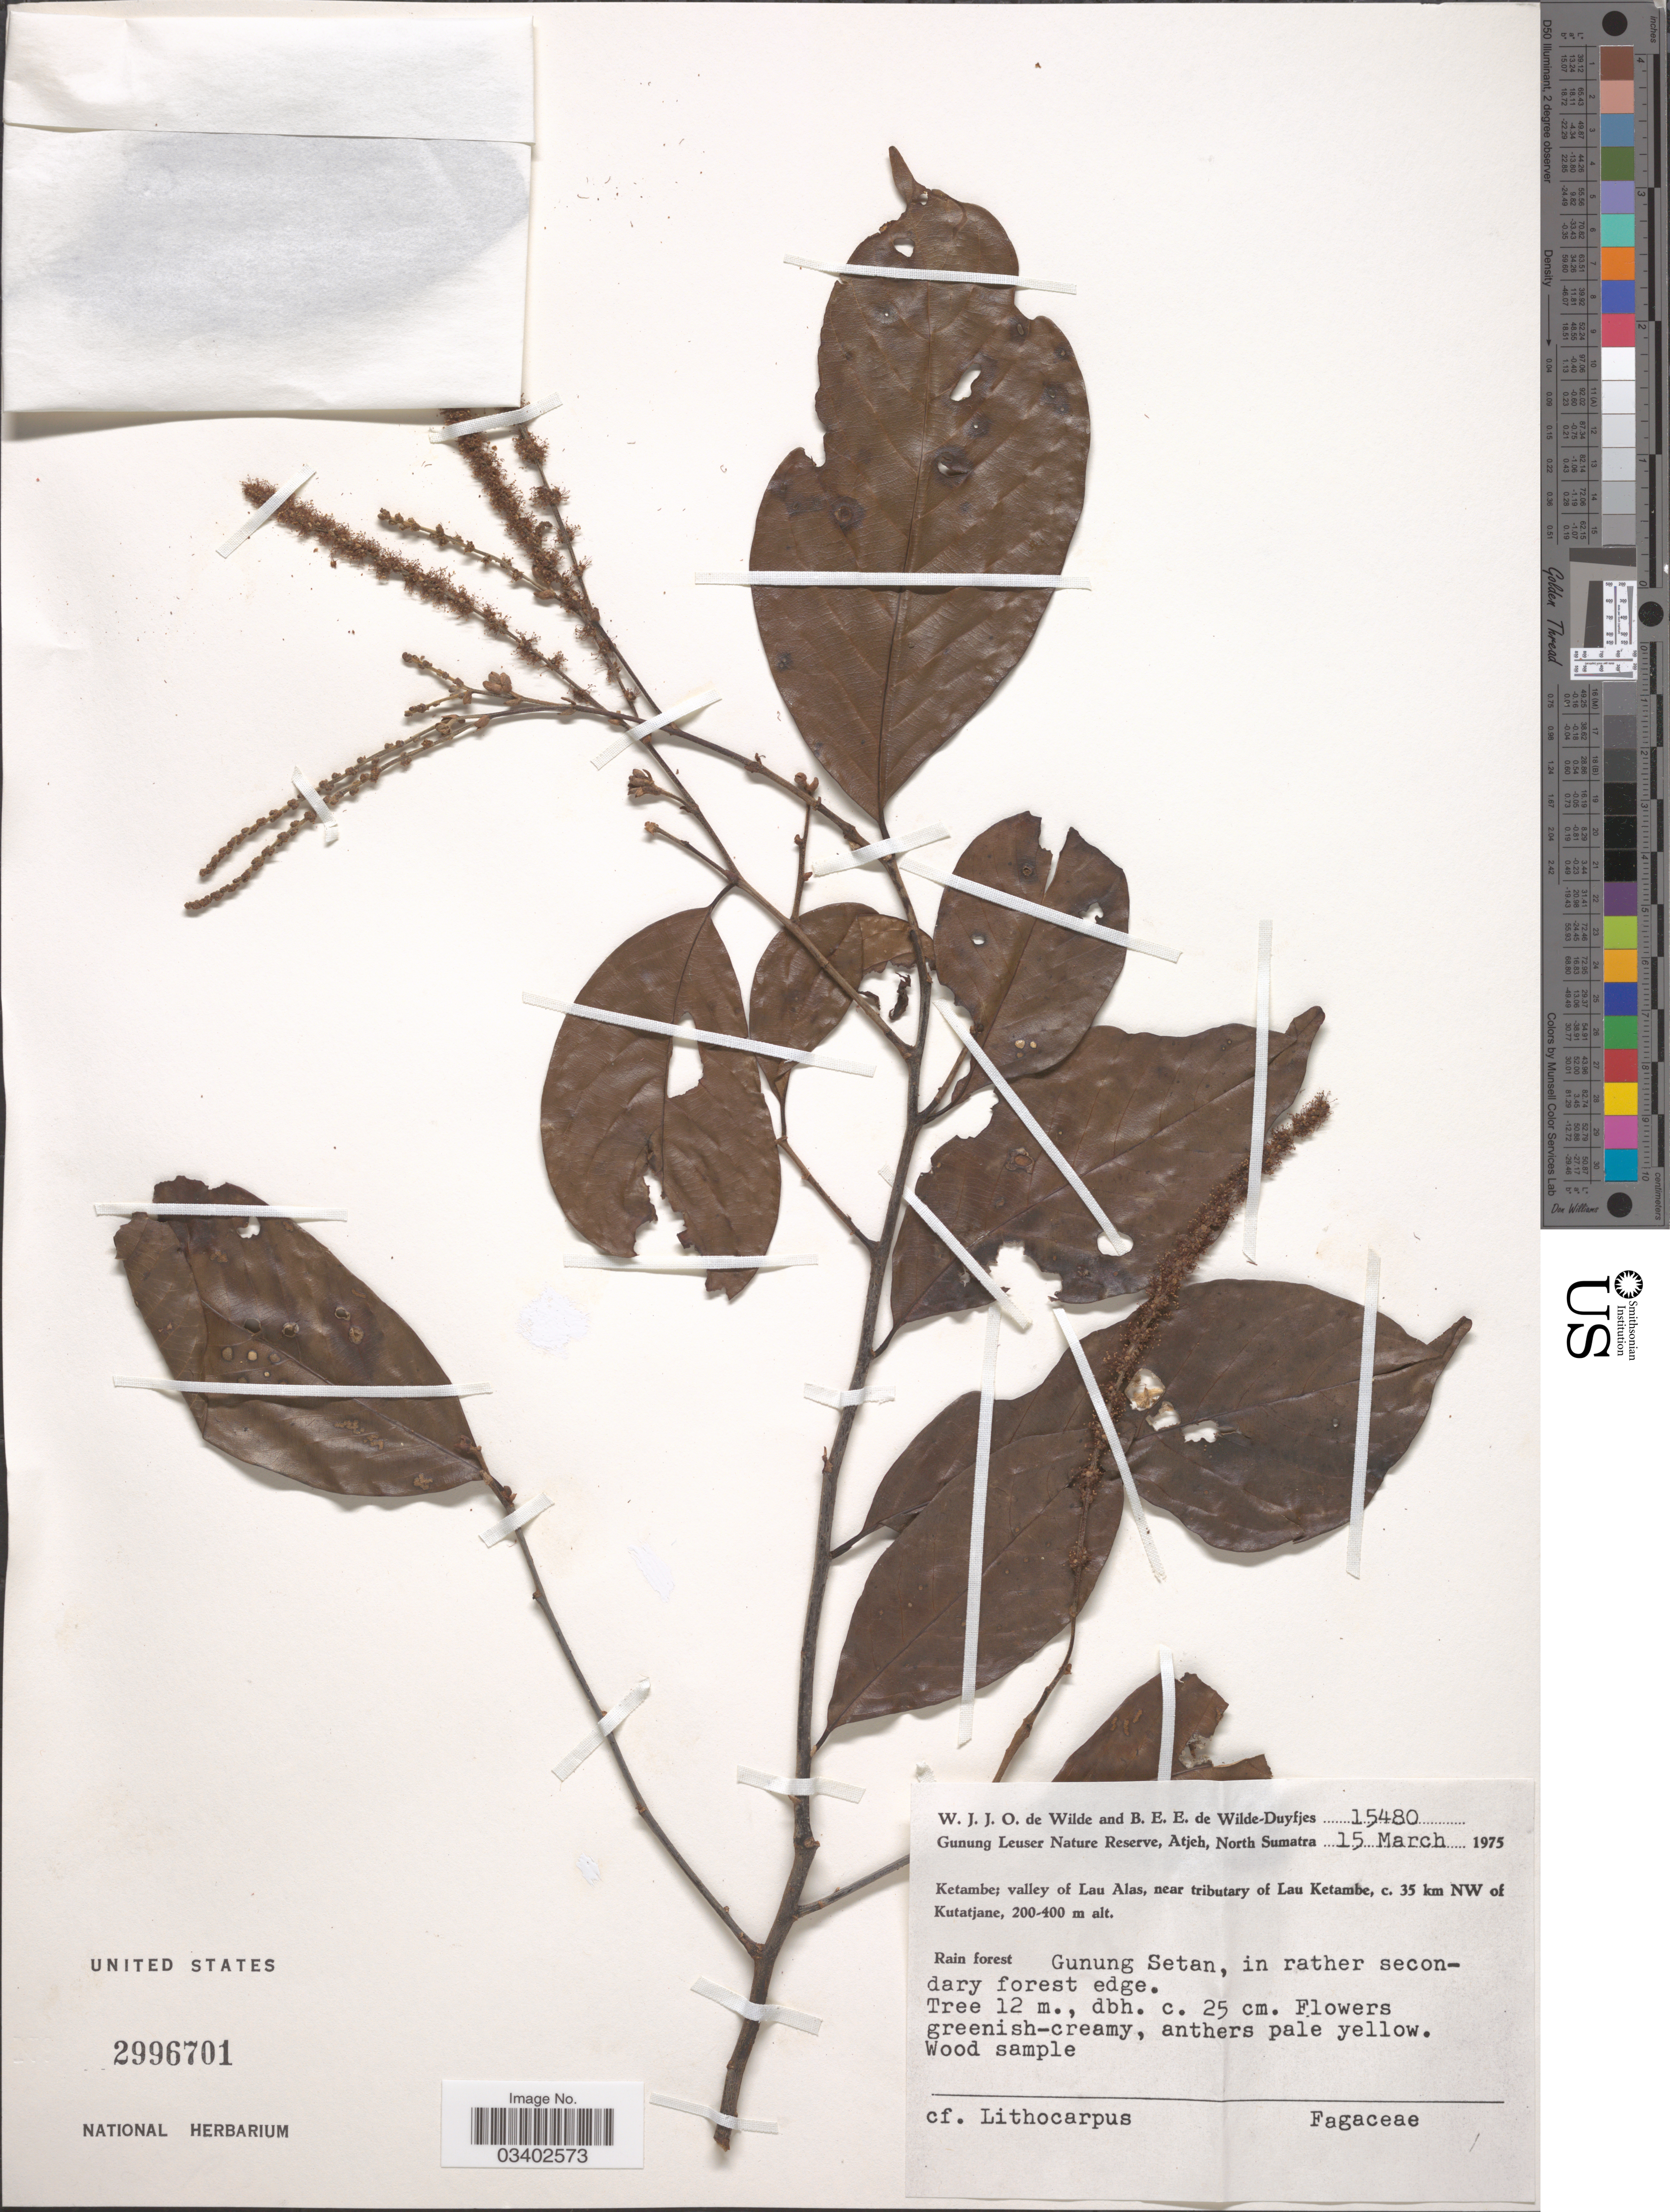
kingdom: Plantae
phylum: Tracheophyta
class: Magnoliopsida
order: Fagales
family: Fagaceae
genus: Lithocarpus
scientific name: Lithocarpus sp.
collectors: W. J. de Wilde & B. E. de Wilde-Duyfjes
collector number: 15480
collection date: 1975-03-15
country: Indonesia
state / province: Sumatra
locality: Gunung Leuser Nature Reserve, Atjeh, North Sumatra. Ketambe; valley of Lau Alas, near tributary of Lau Ketambe, c. 35 km NW of Kutatjane. Gunung Setan.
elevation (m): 200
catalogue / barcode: US 2996701